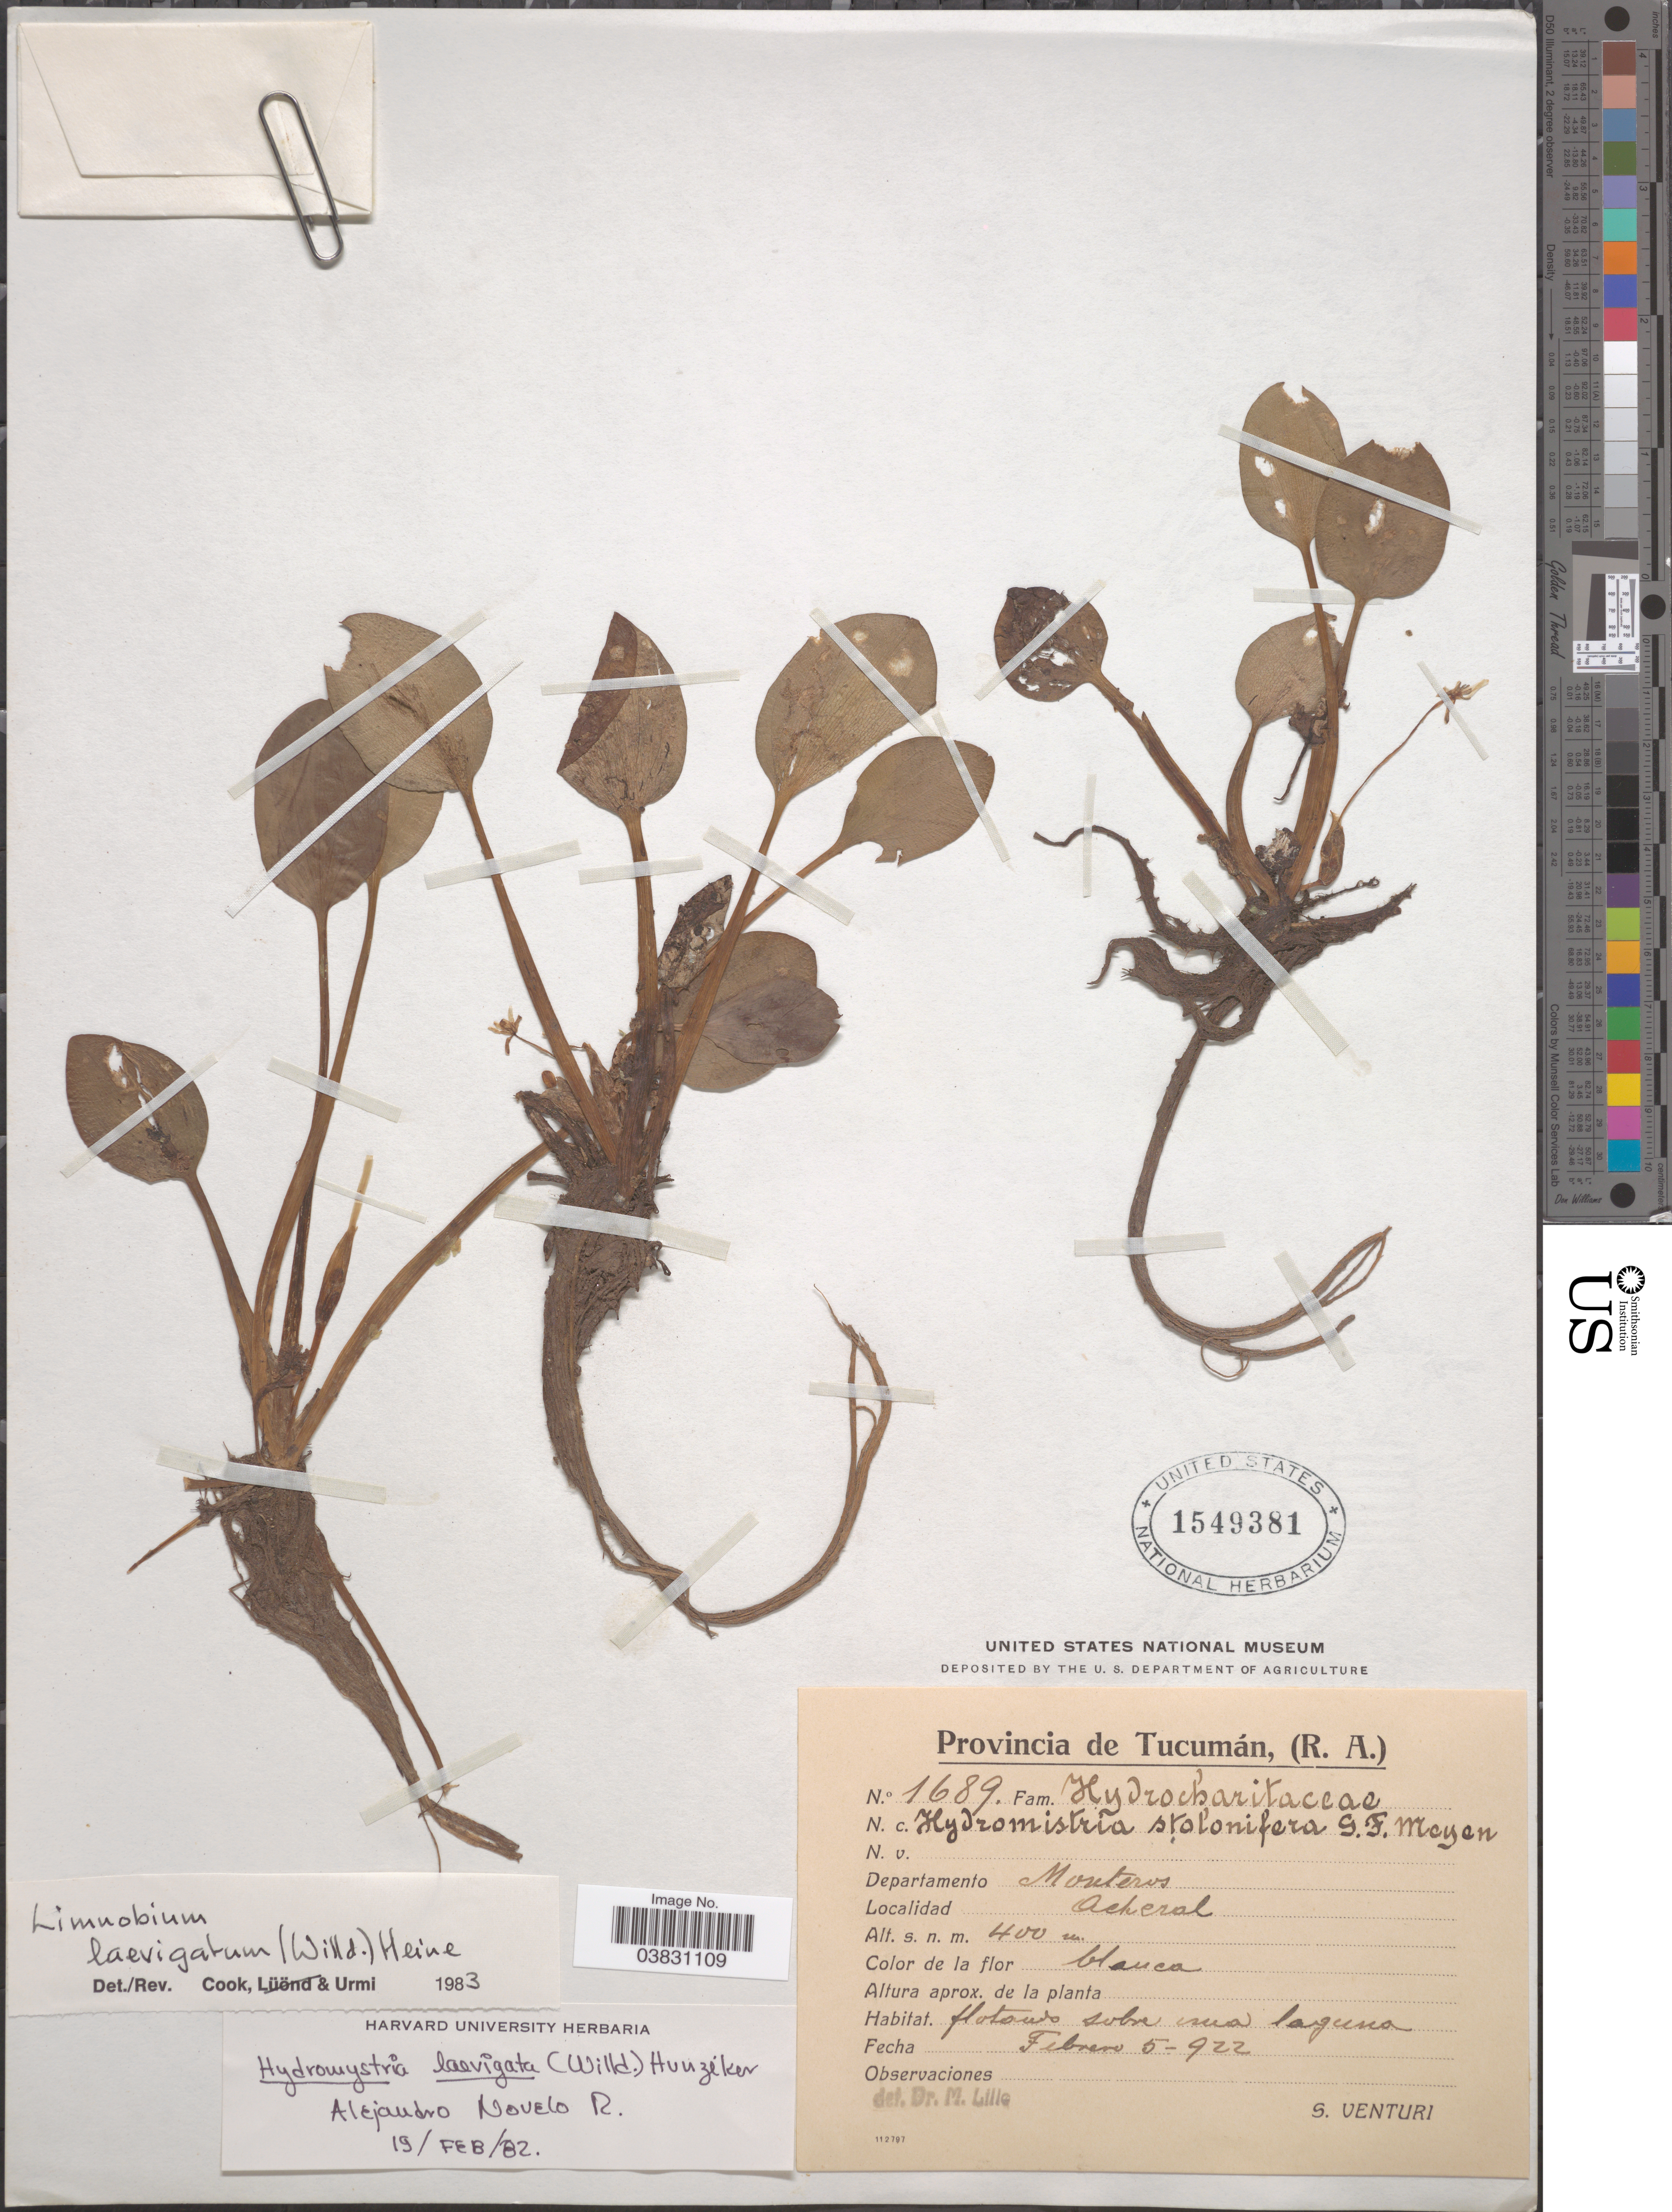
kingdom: Plantae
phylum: Tracheophyta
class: Liliopsida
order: Alismatales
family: Hydrocharitaceae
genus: Limnobium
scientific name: Limnobium laevigatum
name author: (Humb. & Bonpl. ex Willd.) Heine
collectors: S. Venturi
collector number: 1689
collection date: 1922-02-05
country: Argentina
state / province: Tucuman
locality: Departamento Monteros. Acheral.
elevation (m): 400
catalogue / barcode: US 1549381